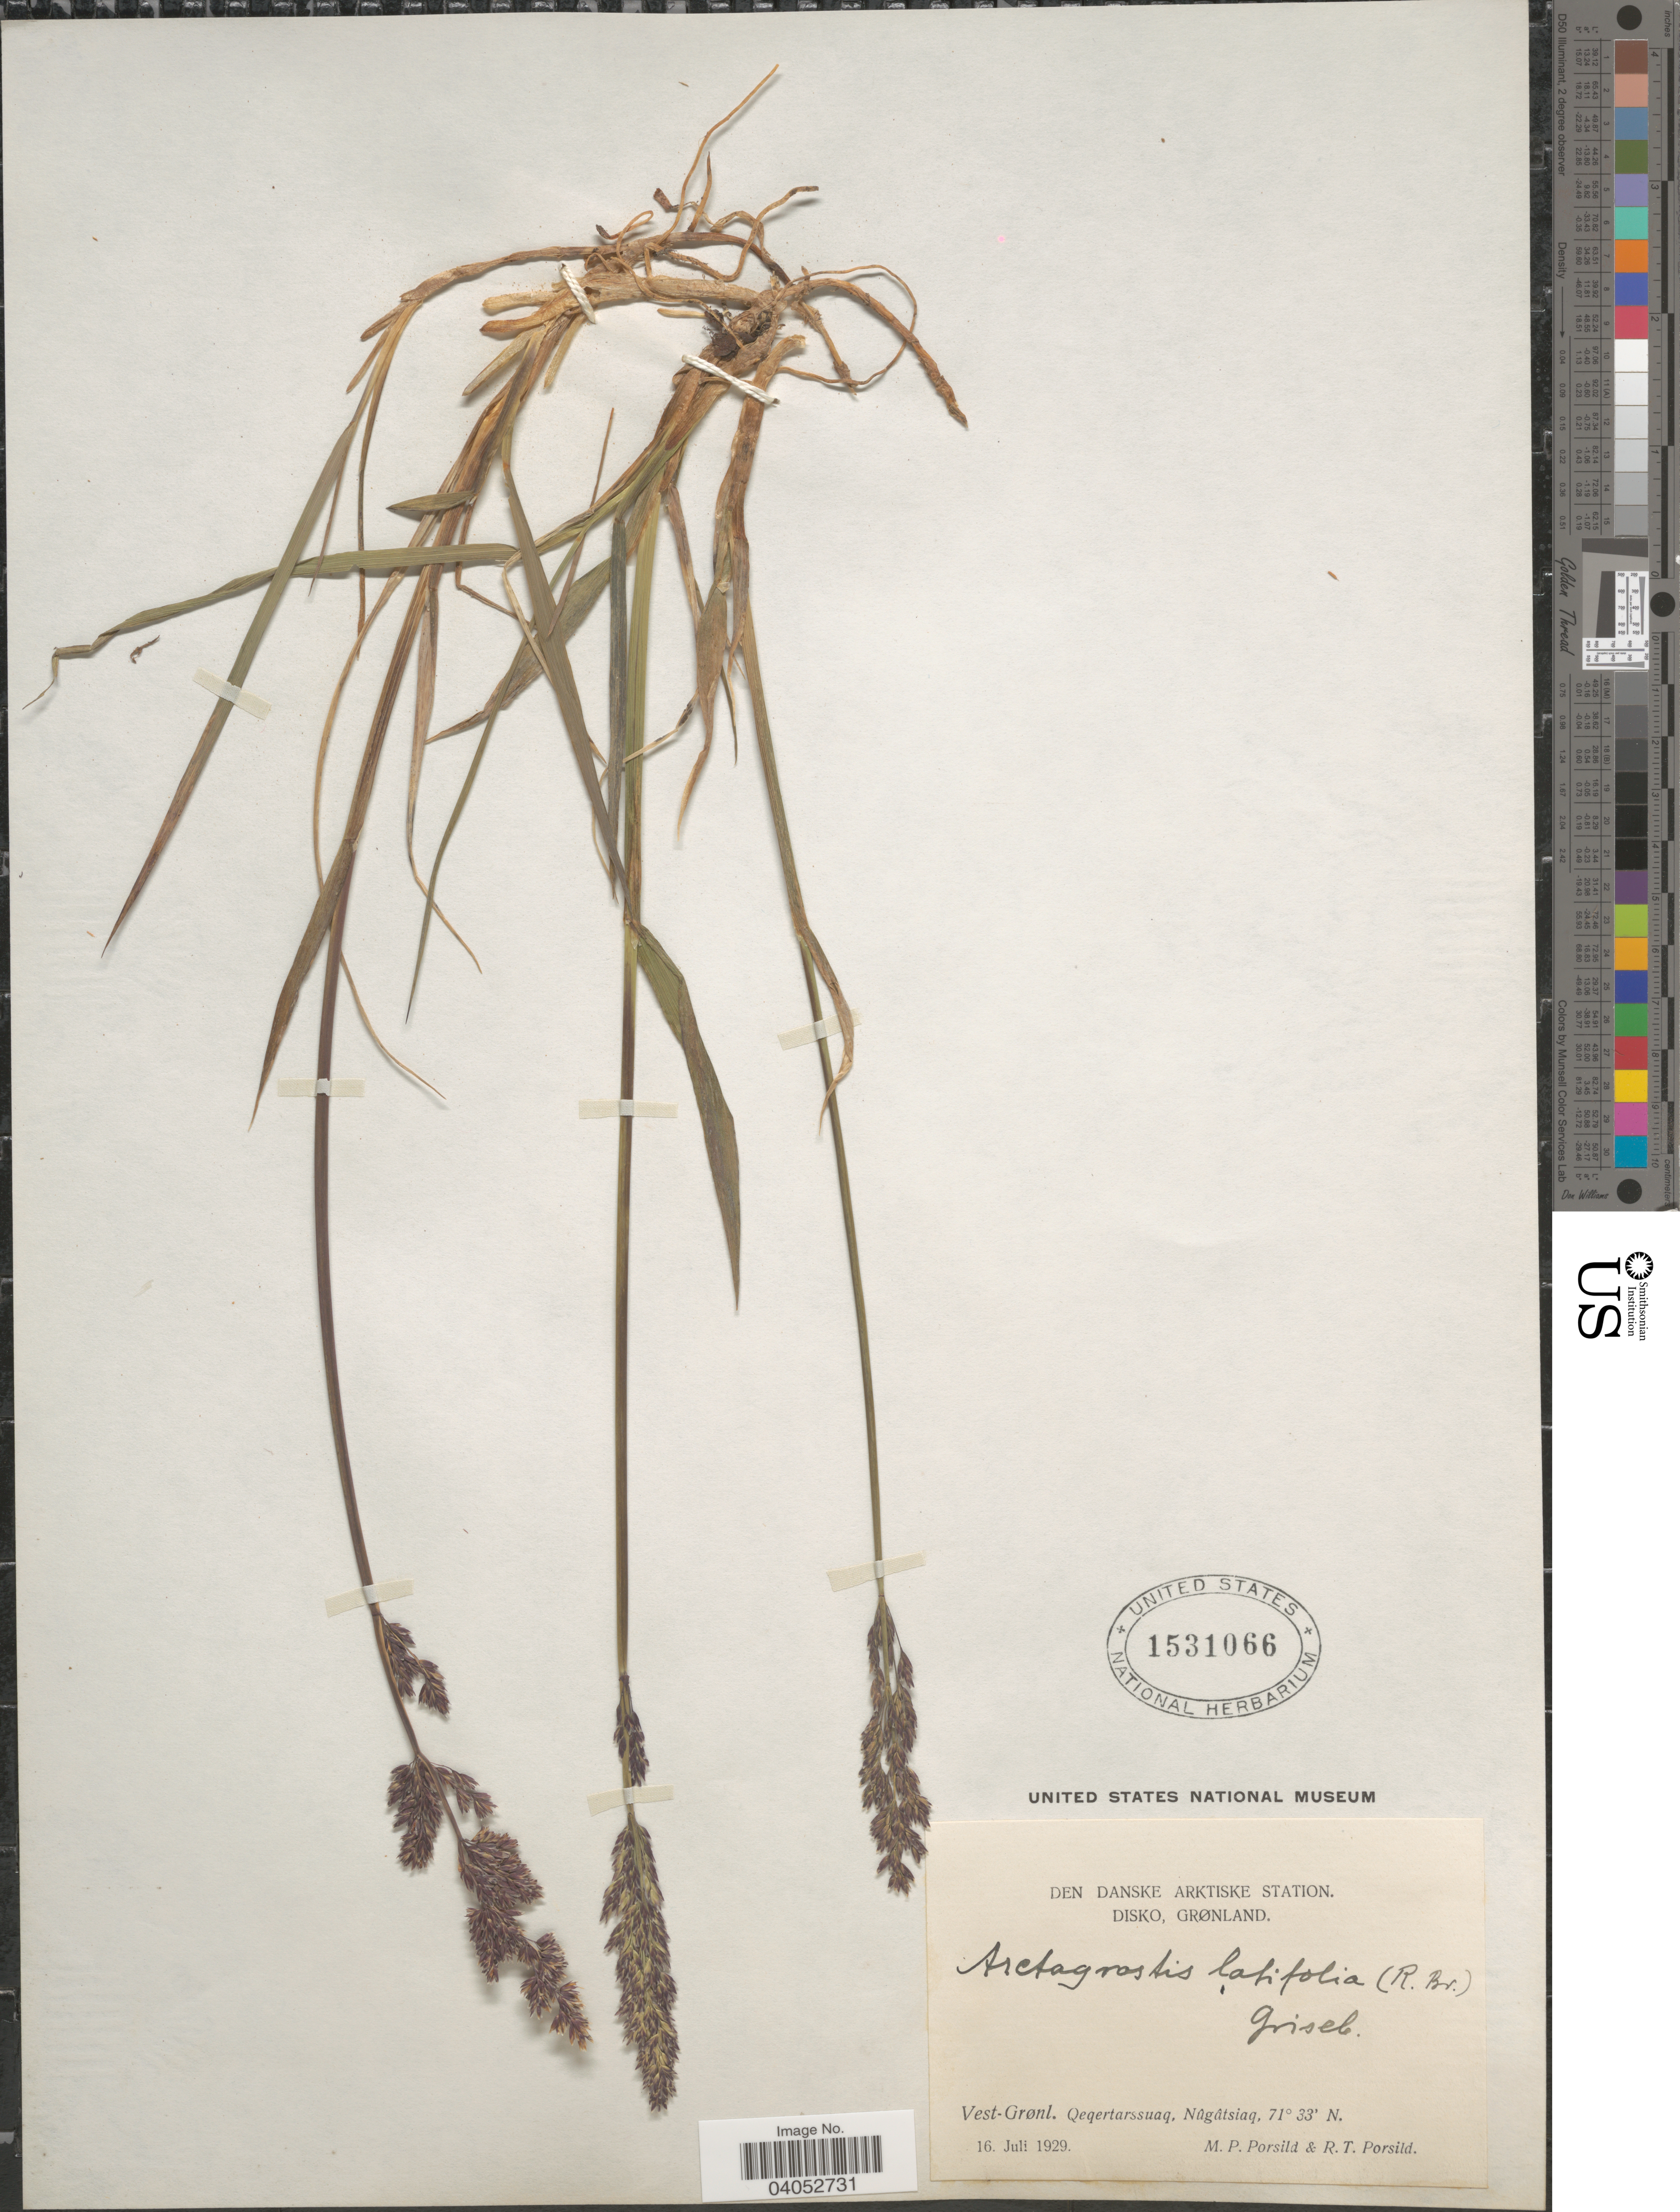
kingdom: Plantae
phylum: Tracheophyta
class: Liliopsida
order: Poales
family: Poaceae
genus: Arctagrostis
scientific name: Arctagrostis latifolia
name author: (R. Br.) Griseb.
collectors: M. P. Porsild & R. T. Porsild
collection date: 1929-07-16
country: Greenland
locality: Den Danske Arktiske Station. Disko, Grønland. Vest-Grønl. Qeqertarssuaq, Nûgâtsiaq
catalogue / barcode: US 1531066